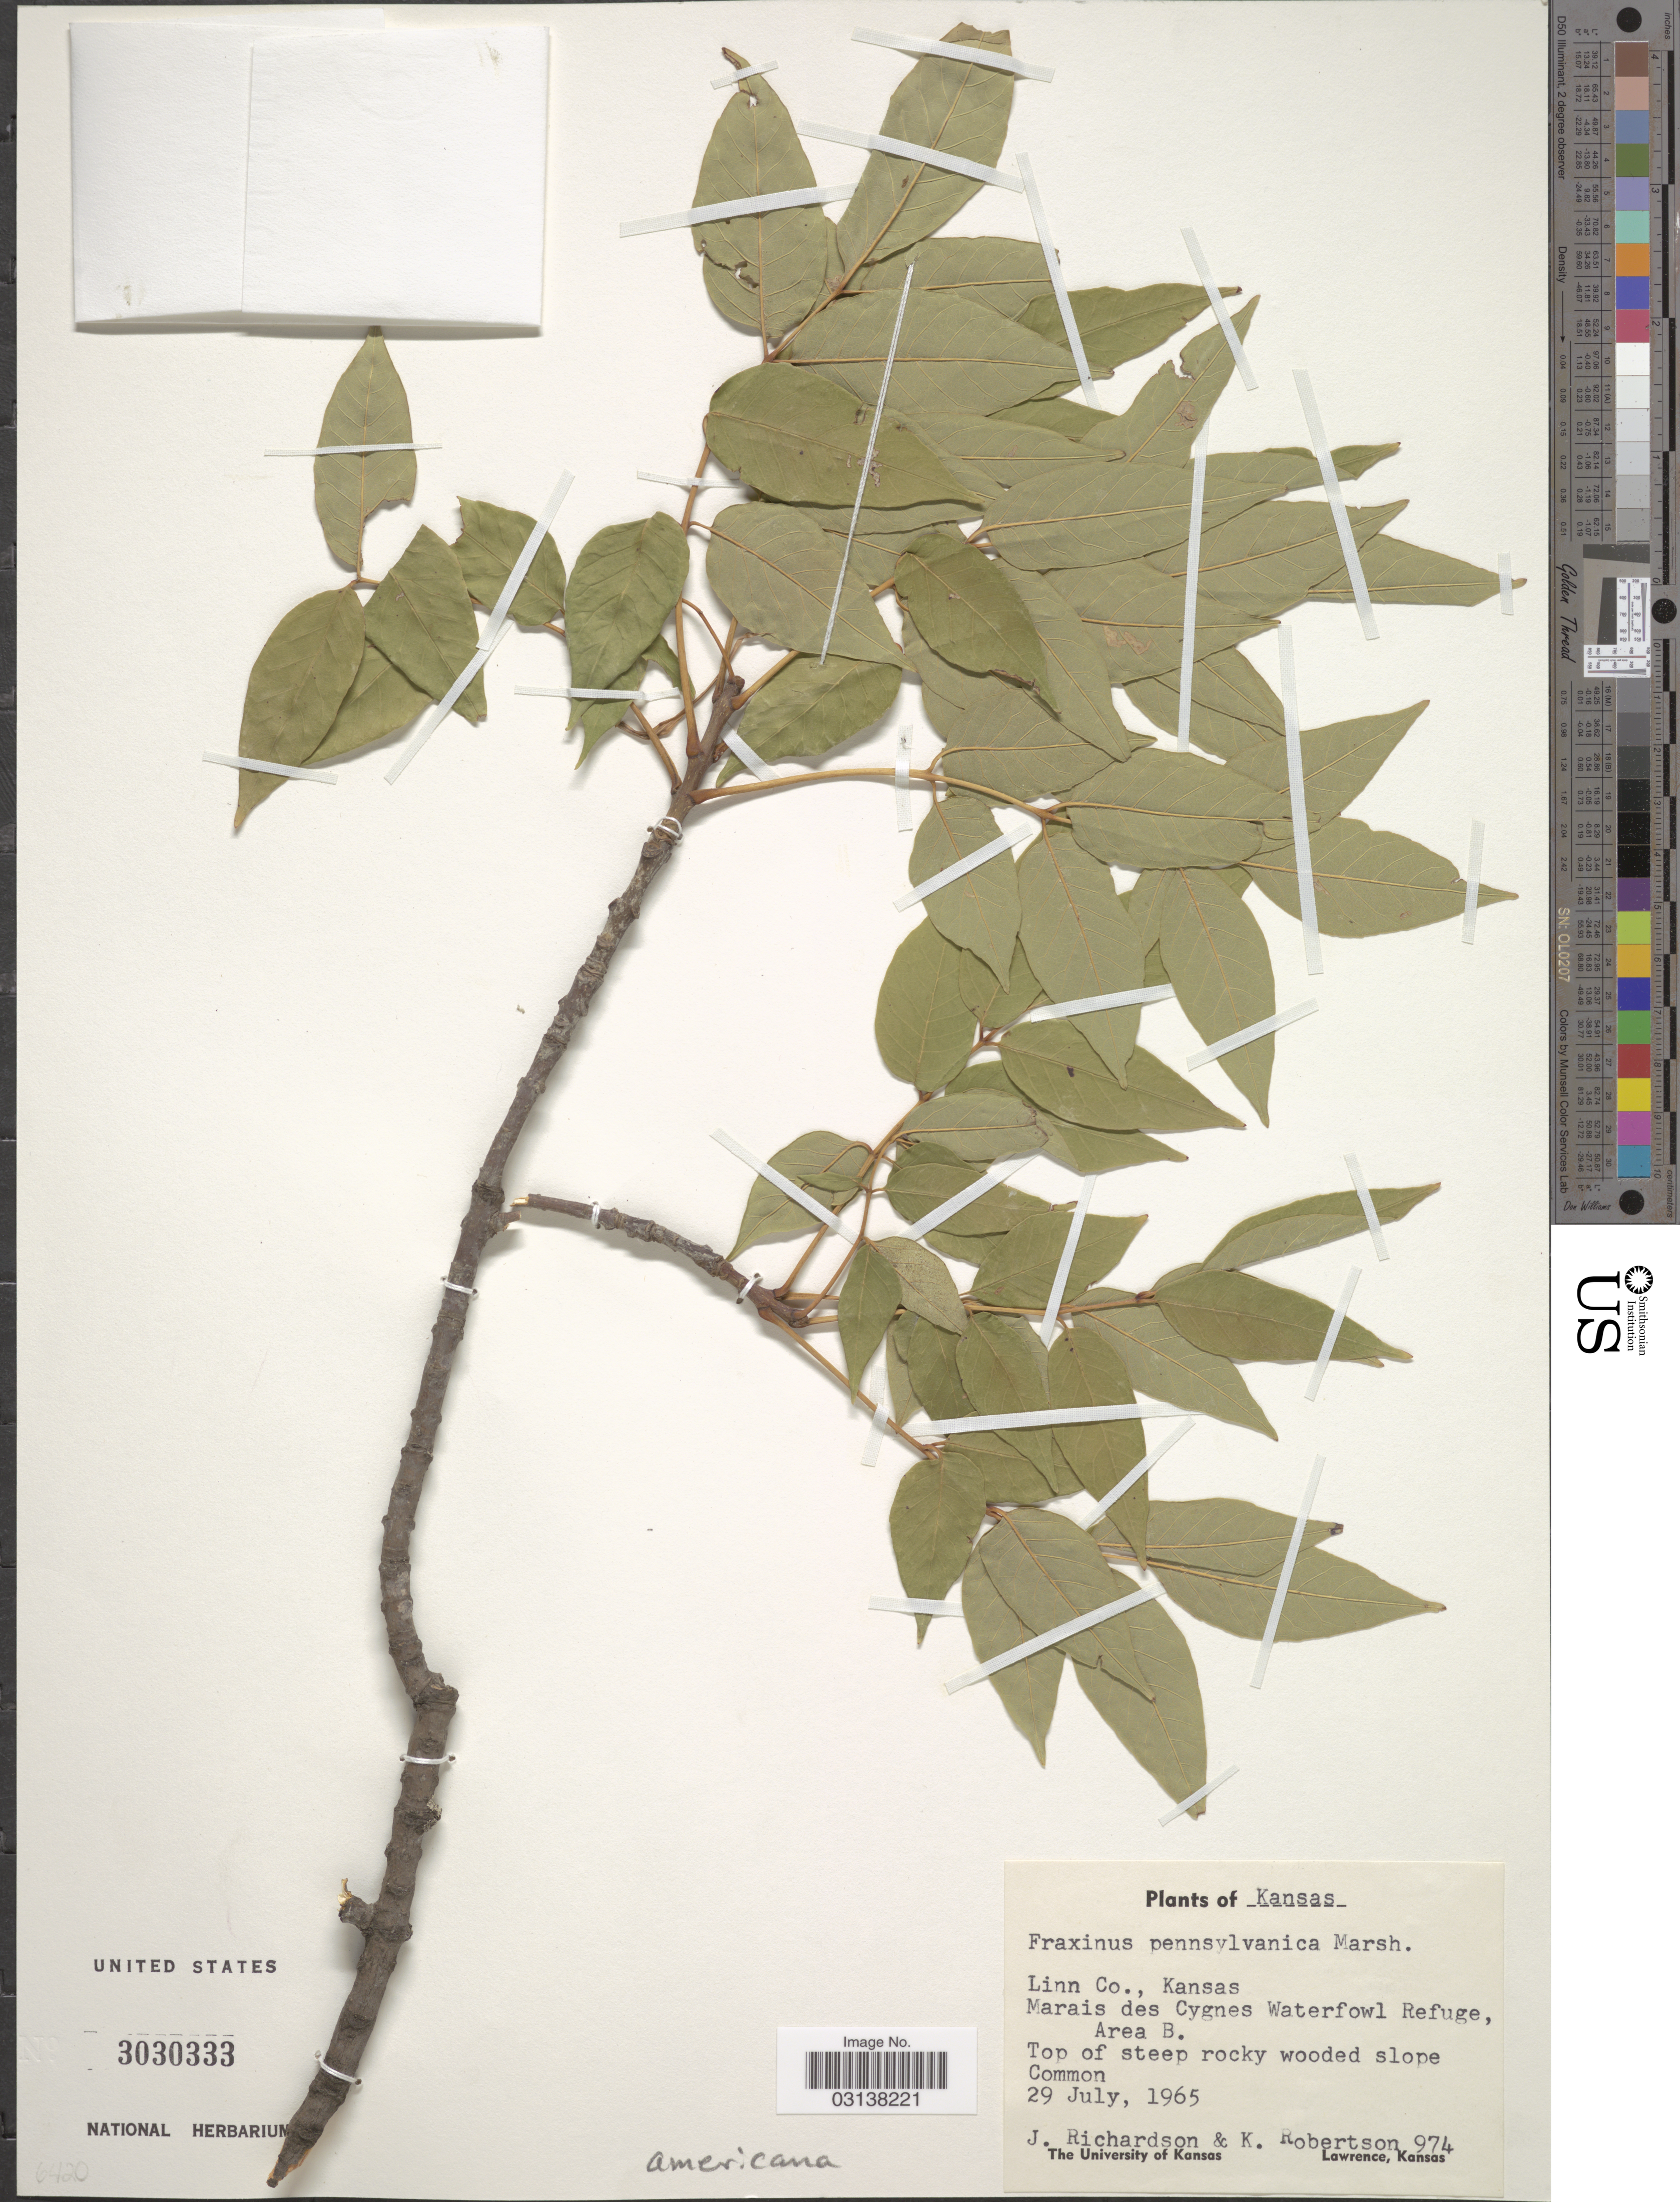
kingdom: Plantae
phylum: Tracheophyta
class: Magnoliopsida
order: Lamiales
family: Oleaceae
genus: Fraxinus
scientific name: Fraxinus americana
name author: L.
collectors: J. Richardson & K. Robertson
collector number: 974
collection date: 1965-07-29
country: United States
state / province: Kansas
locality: Linn Co., Marais des Cygnes Waterfowl Refuge, Area B.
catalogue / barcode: US 3030333